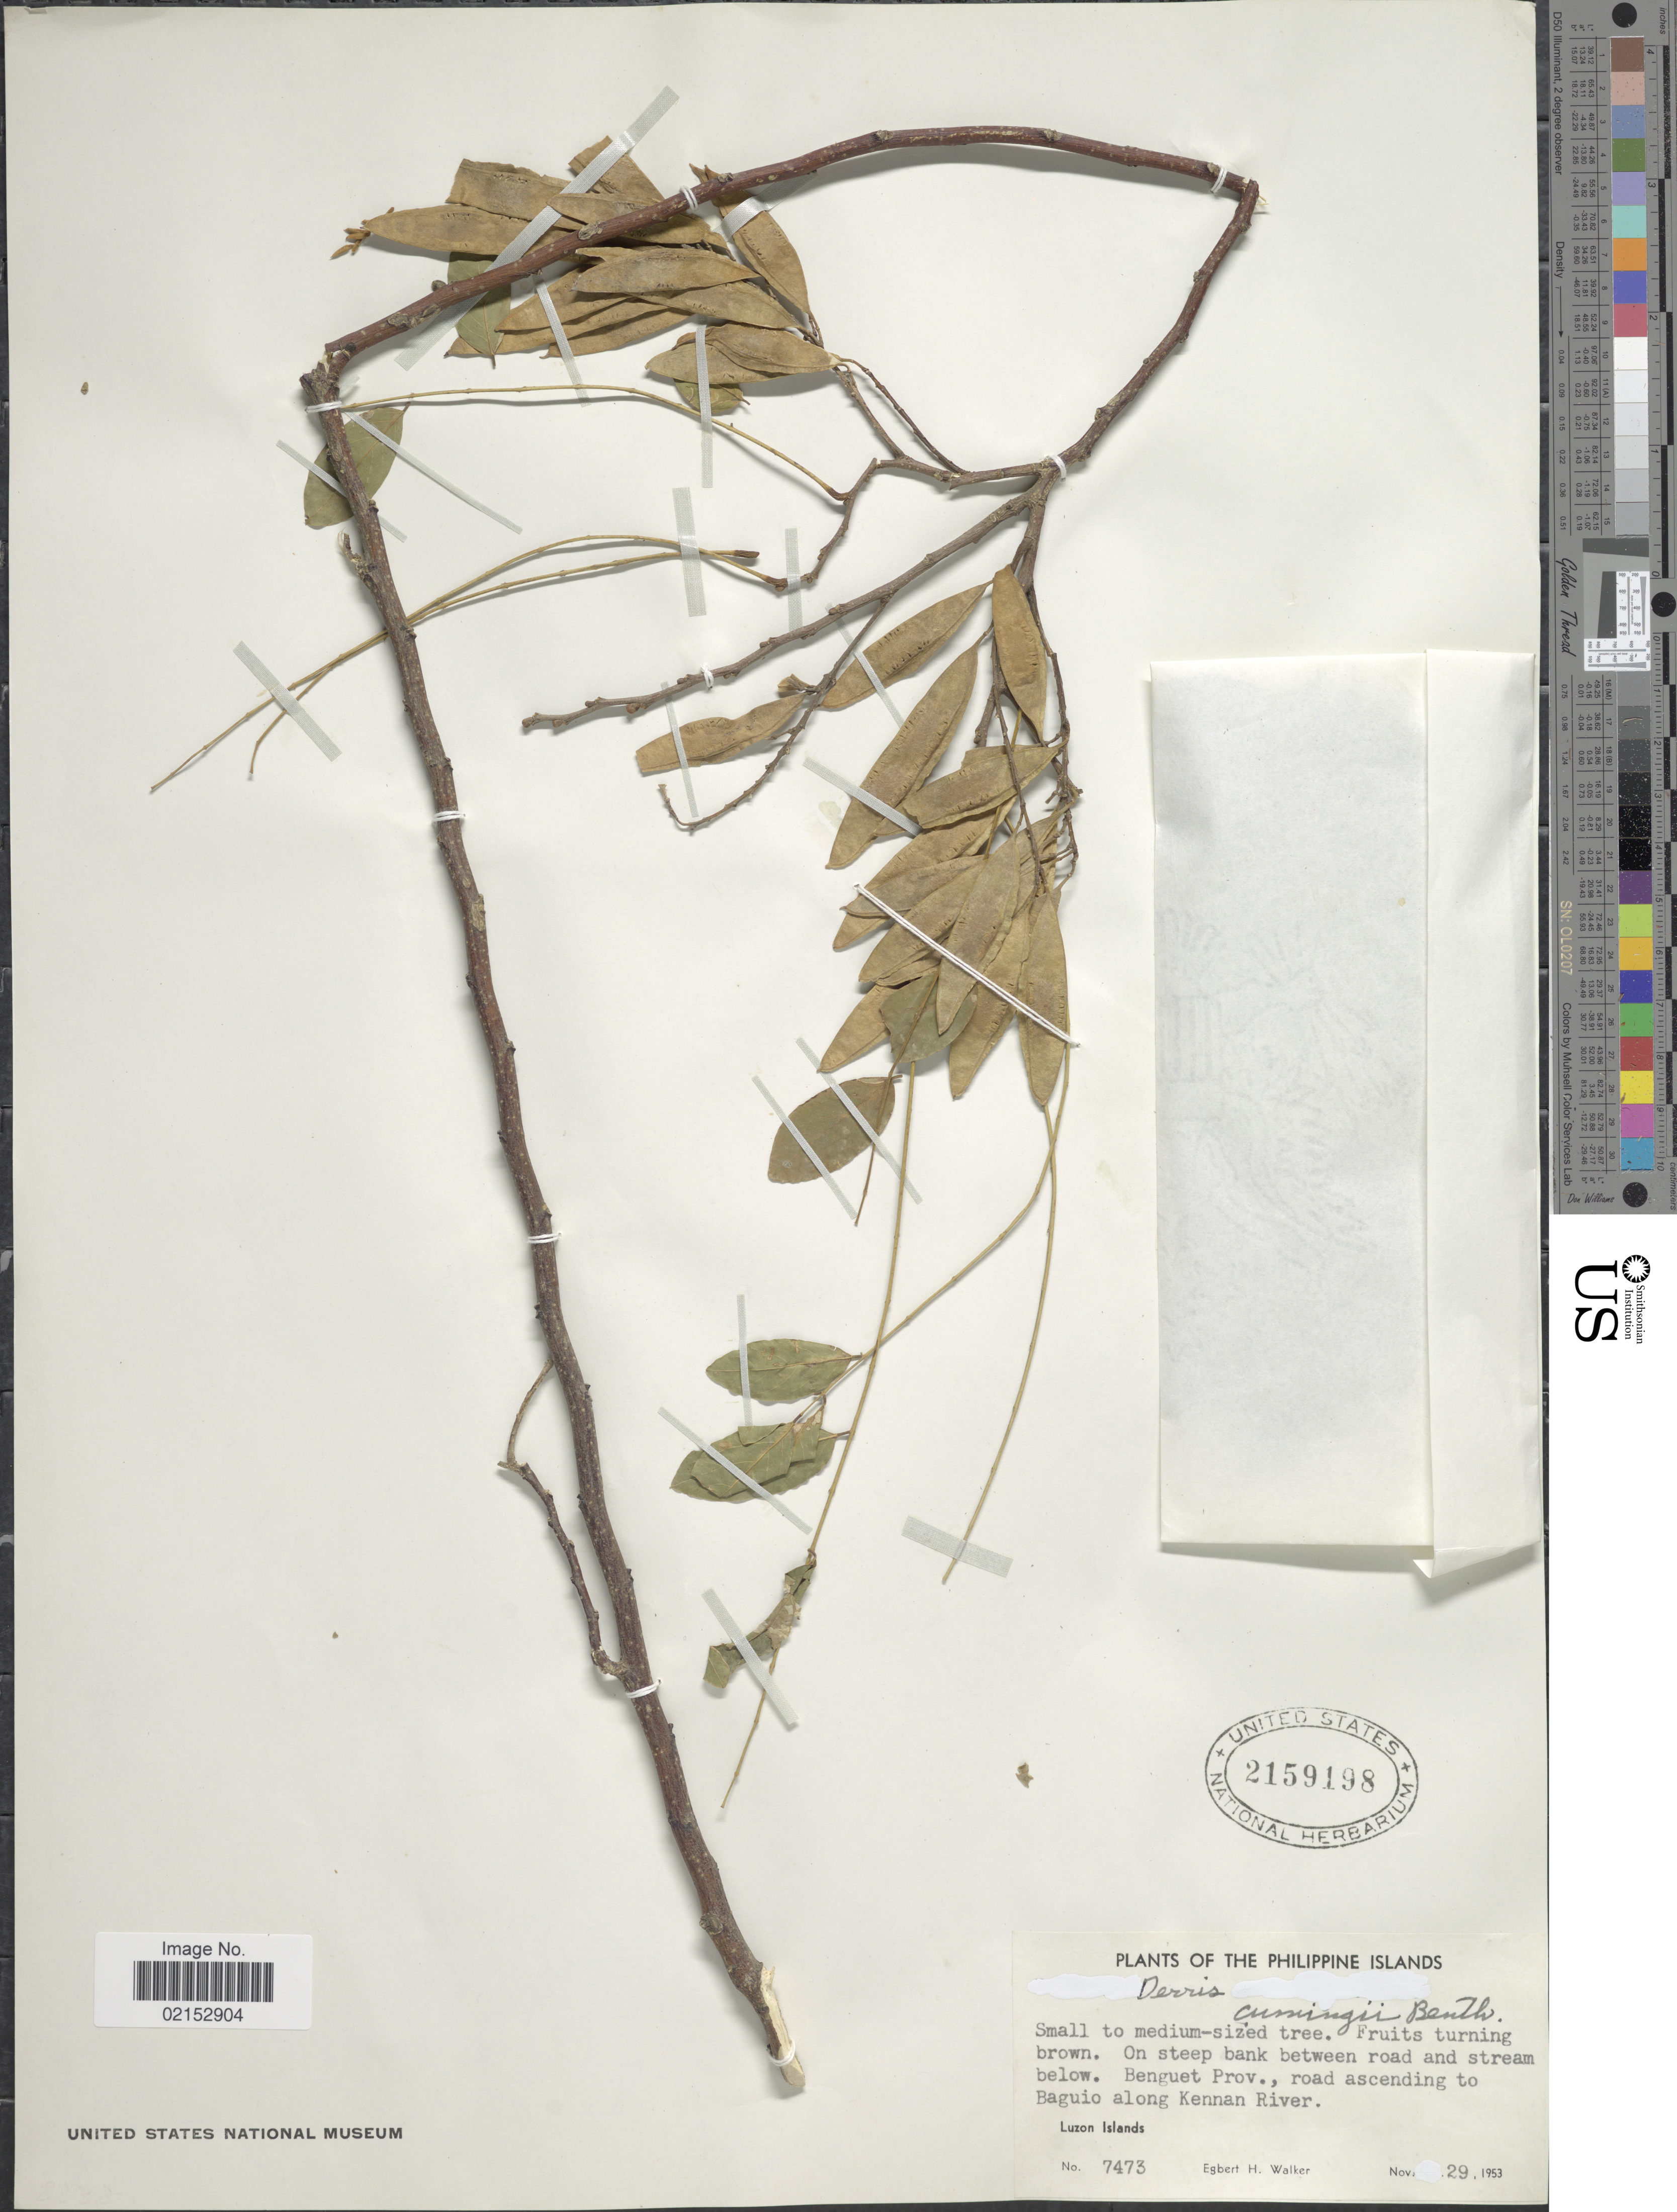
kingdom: Plantae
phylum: Tracheophyta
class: Magnoliopsida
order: Fabales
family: Fabaceae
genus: Brachypterum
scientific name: Brachypterum cumingii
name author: (Benth.) Adema & Sirich.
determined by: Strong, Mark T., (BOT), Smithsonian Institution - National Museum of Natural History (UNITED STATES)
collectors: E. H. Walker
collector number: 7473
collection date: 1953-11-29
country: Philippines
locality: The Philippine Islands, On steep bank between road and stream below. Benguet Prov., road ascending to Baguio along Kennan River, Luzon Islands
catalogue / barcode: US 2159198